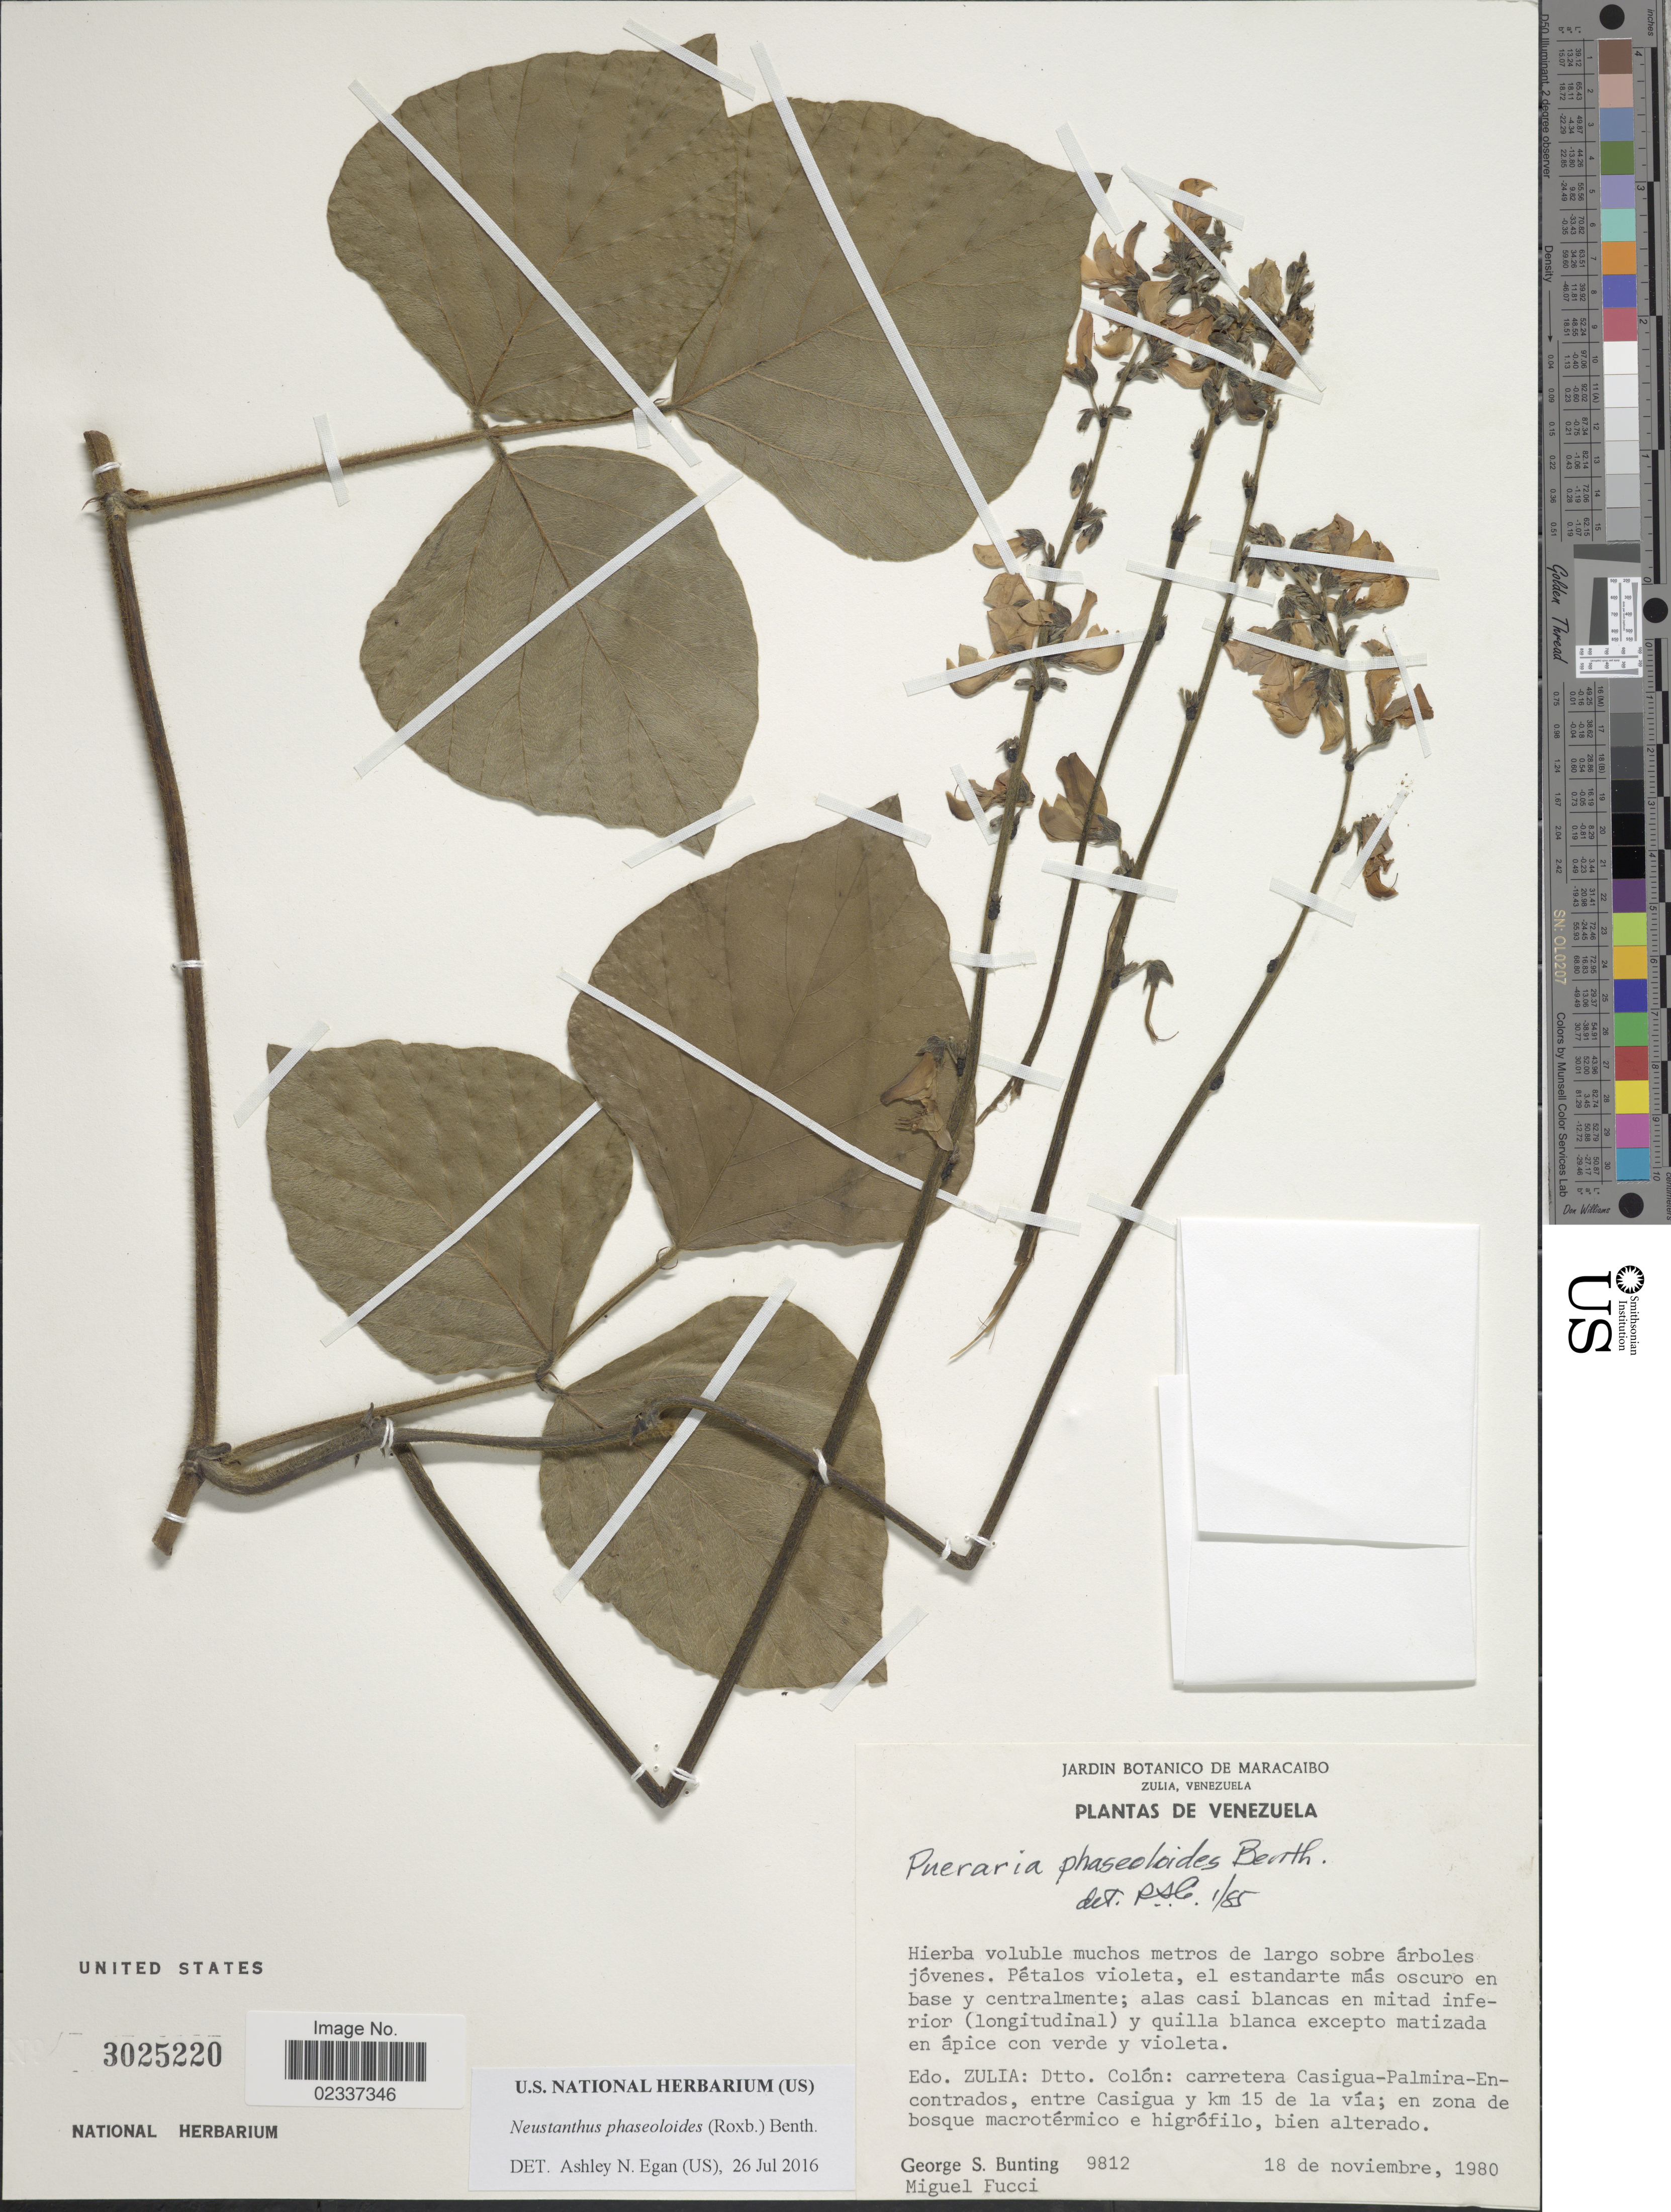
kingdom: Plantae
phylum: Tracheophyta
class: Magnoliopsida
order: Fabales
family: Fabaceae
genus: Neustanthus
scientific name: Neustanthus phaseoloides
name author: (Roxb.) Benth.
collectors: G. S. Bunting & M. Fucci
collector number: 9812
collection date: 1980-11-18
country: Venezuela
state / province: Zulia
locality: Edo. Zulia: Dtto. Colon: carretera Casigua-Palmira-Encontrados, entre Casigua y km 15 de la via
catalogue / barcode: US 3025220